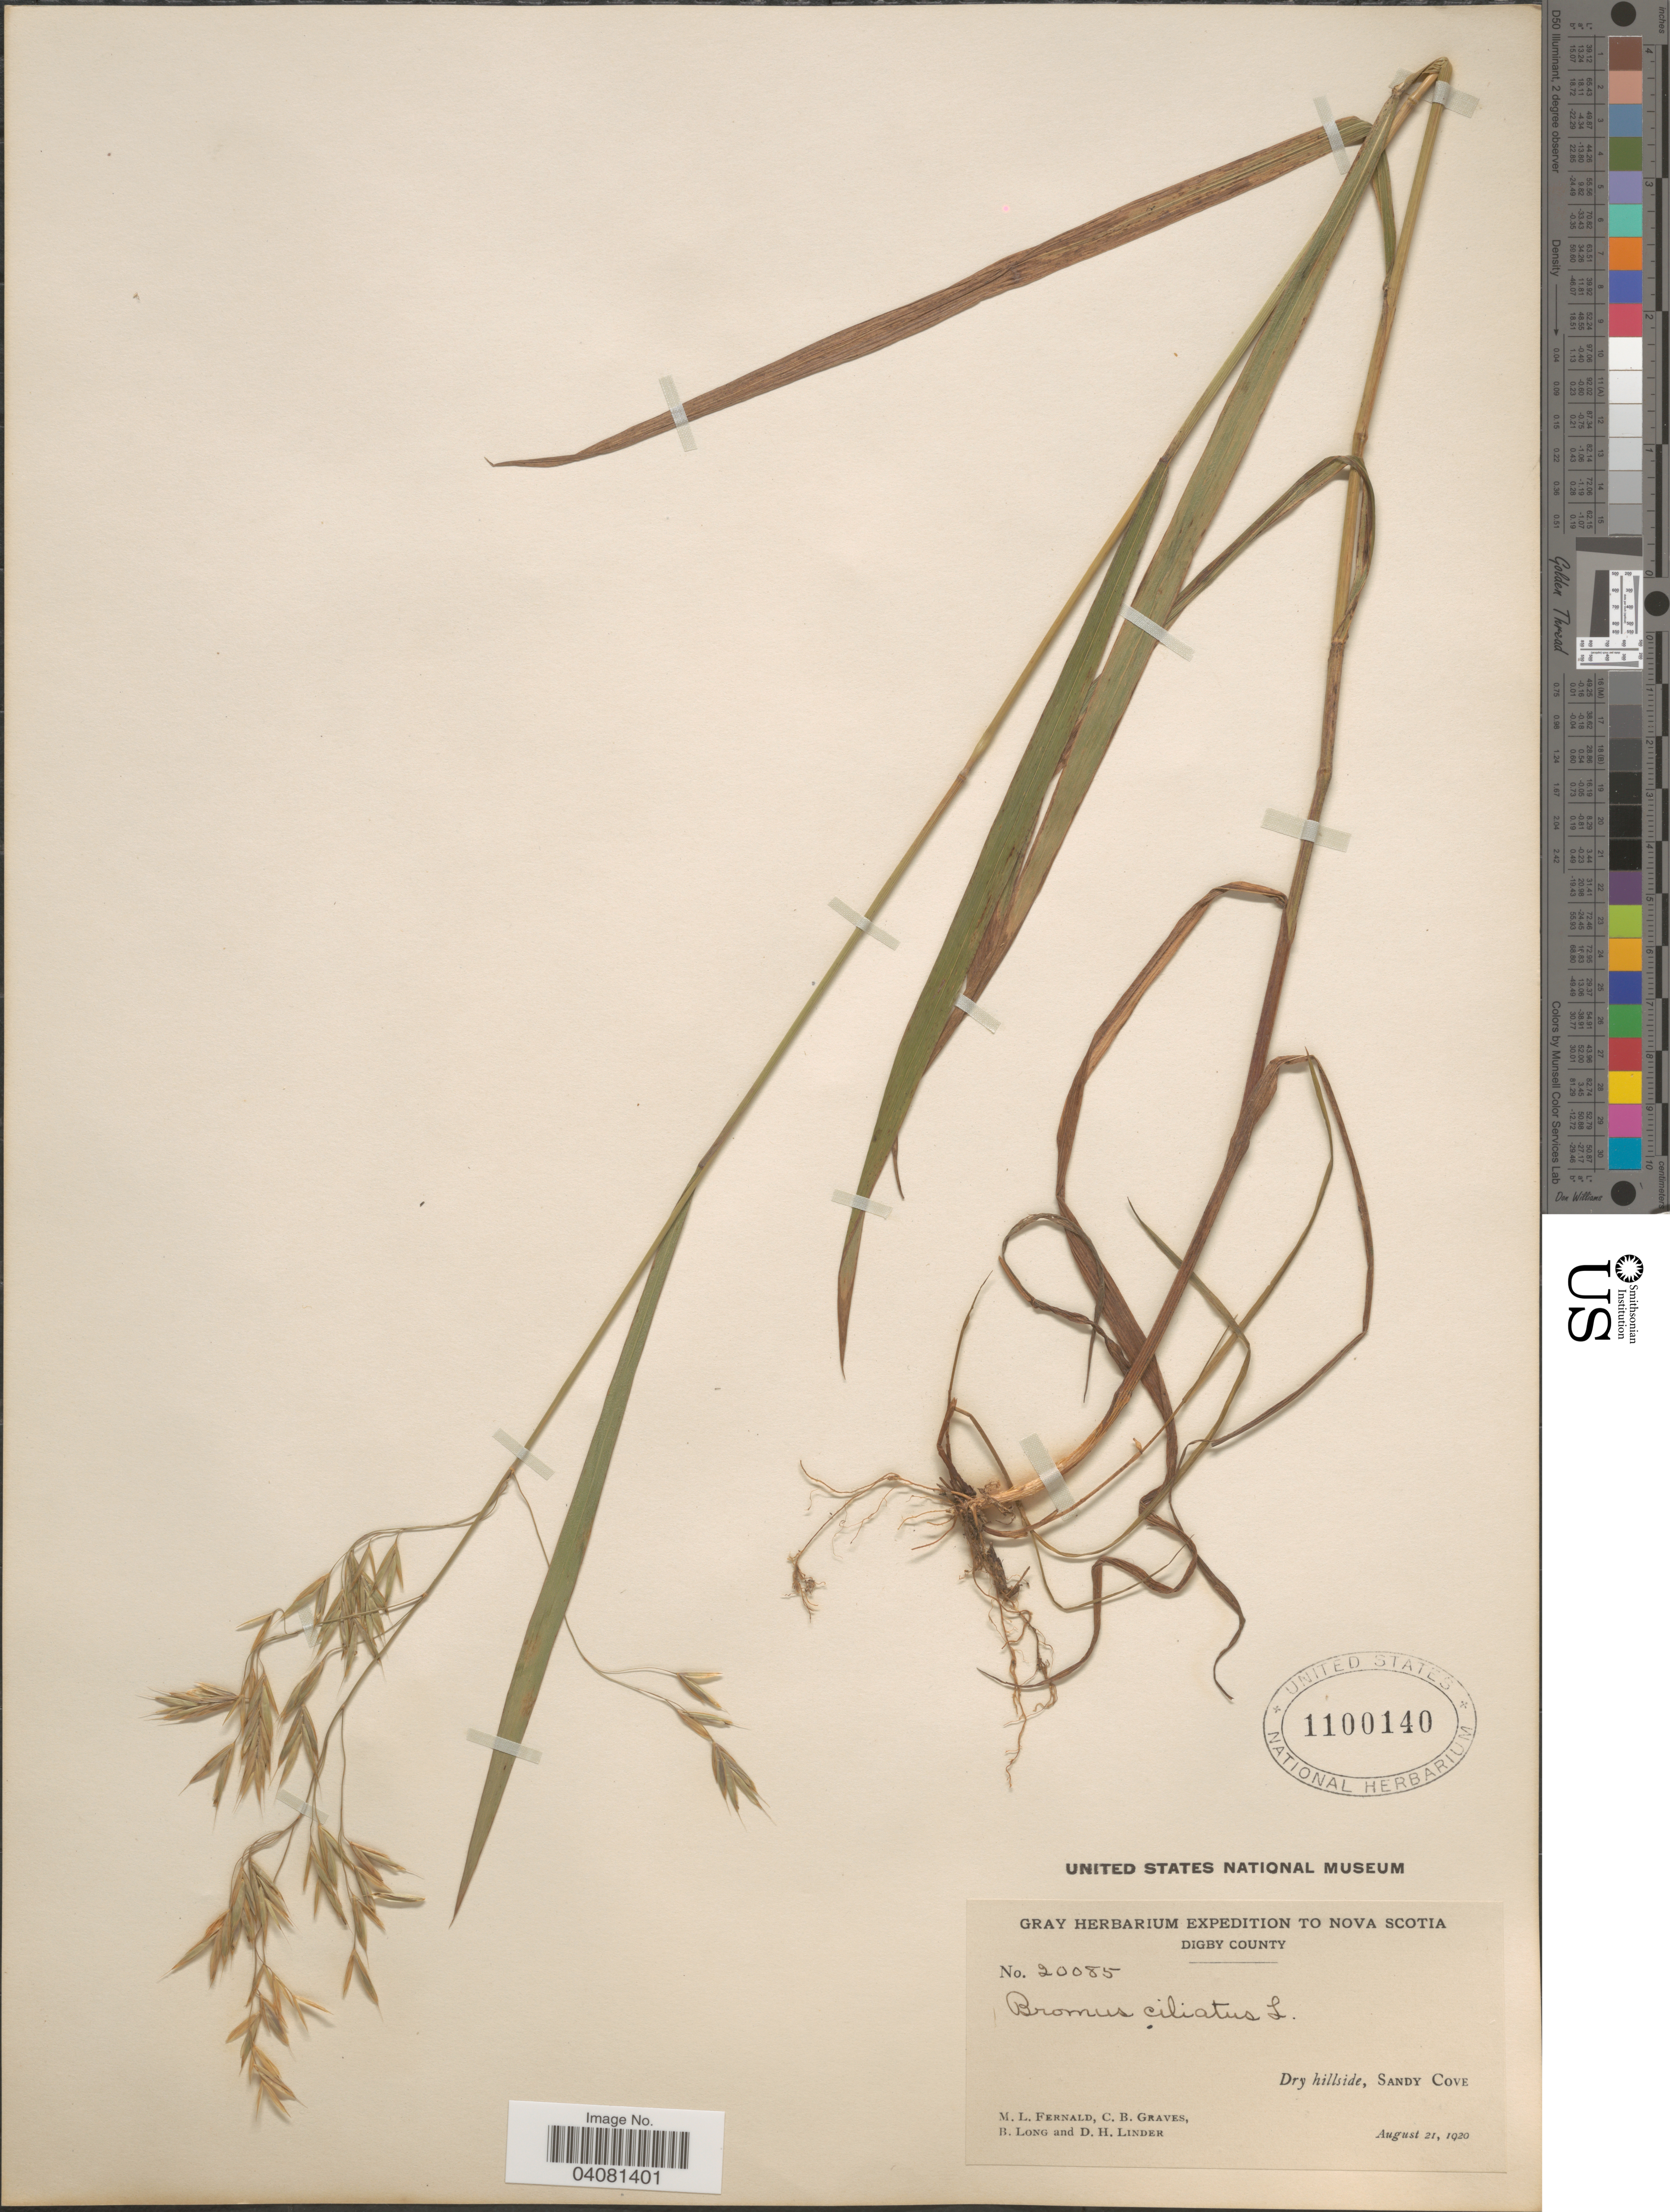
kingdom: Plantae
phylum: Tracheophyta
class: Liliopsida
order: Poales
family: Poaceae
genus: Bromus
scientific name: Bromus ciliatus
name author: L.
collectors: M. L. Fernald, C. Graves, B. Long & D. Linder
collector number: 20085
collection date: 1920-08-21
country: Canada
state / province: Nova Scotia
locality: Gray Herbarium Expedition to Nova Scotia. Digby County. Dry hillside, Sandy Cove.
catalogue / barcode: US 1100140